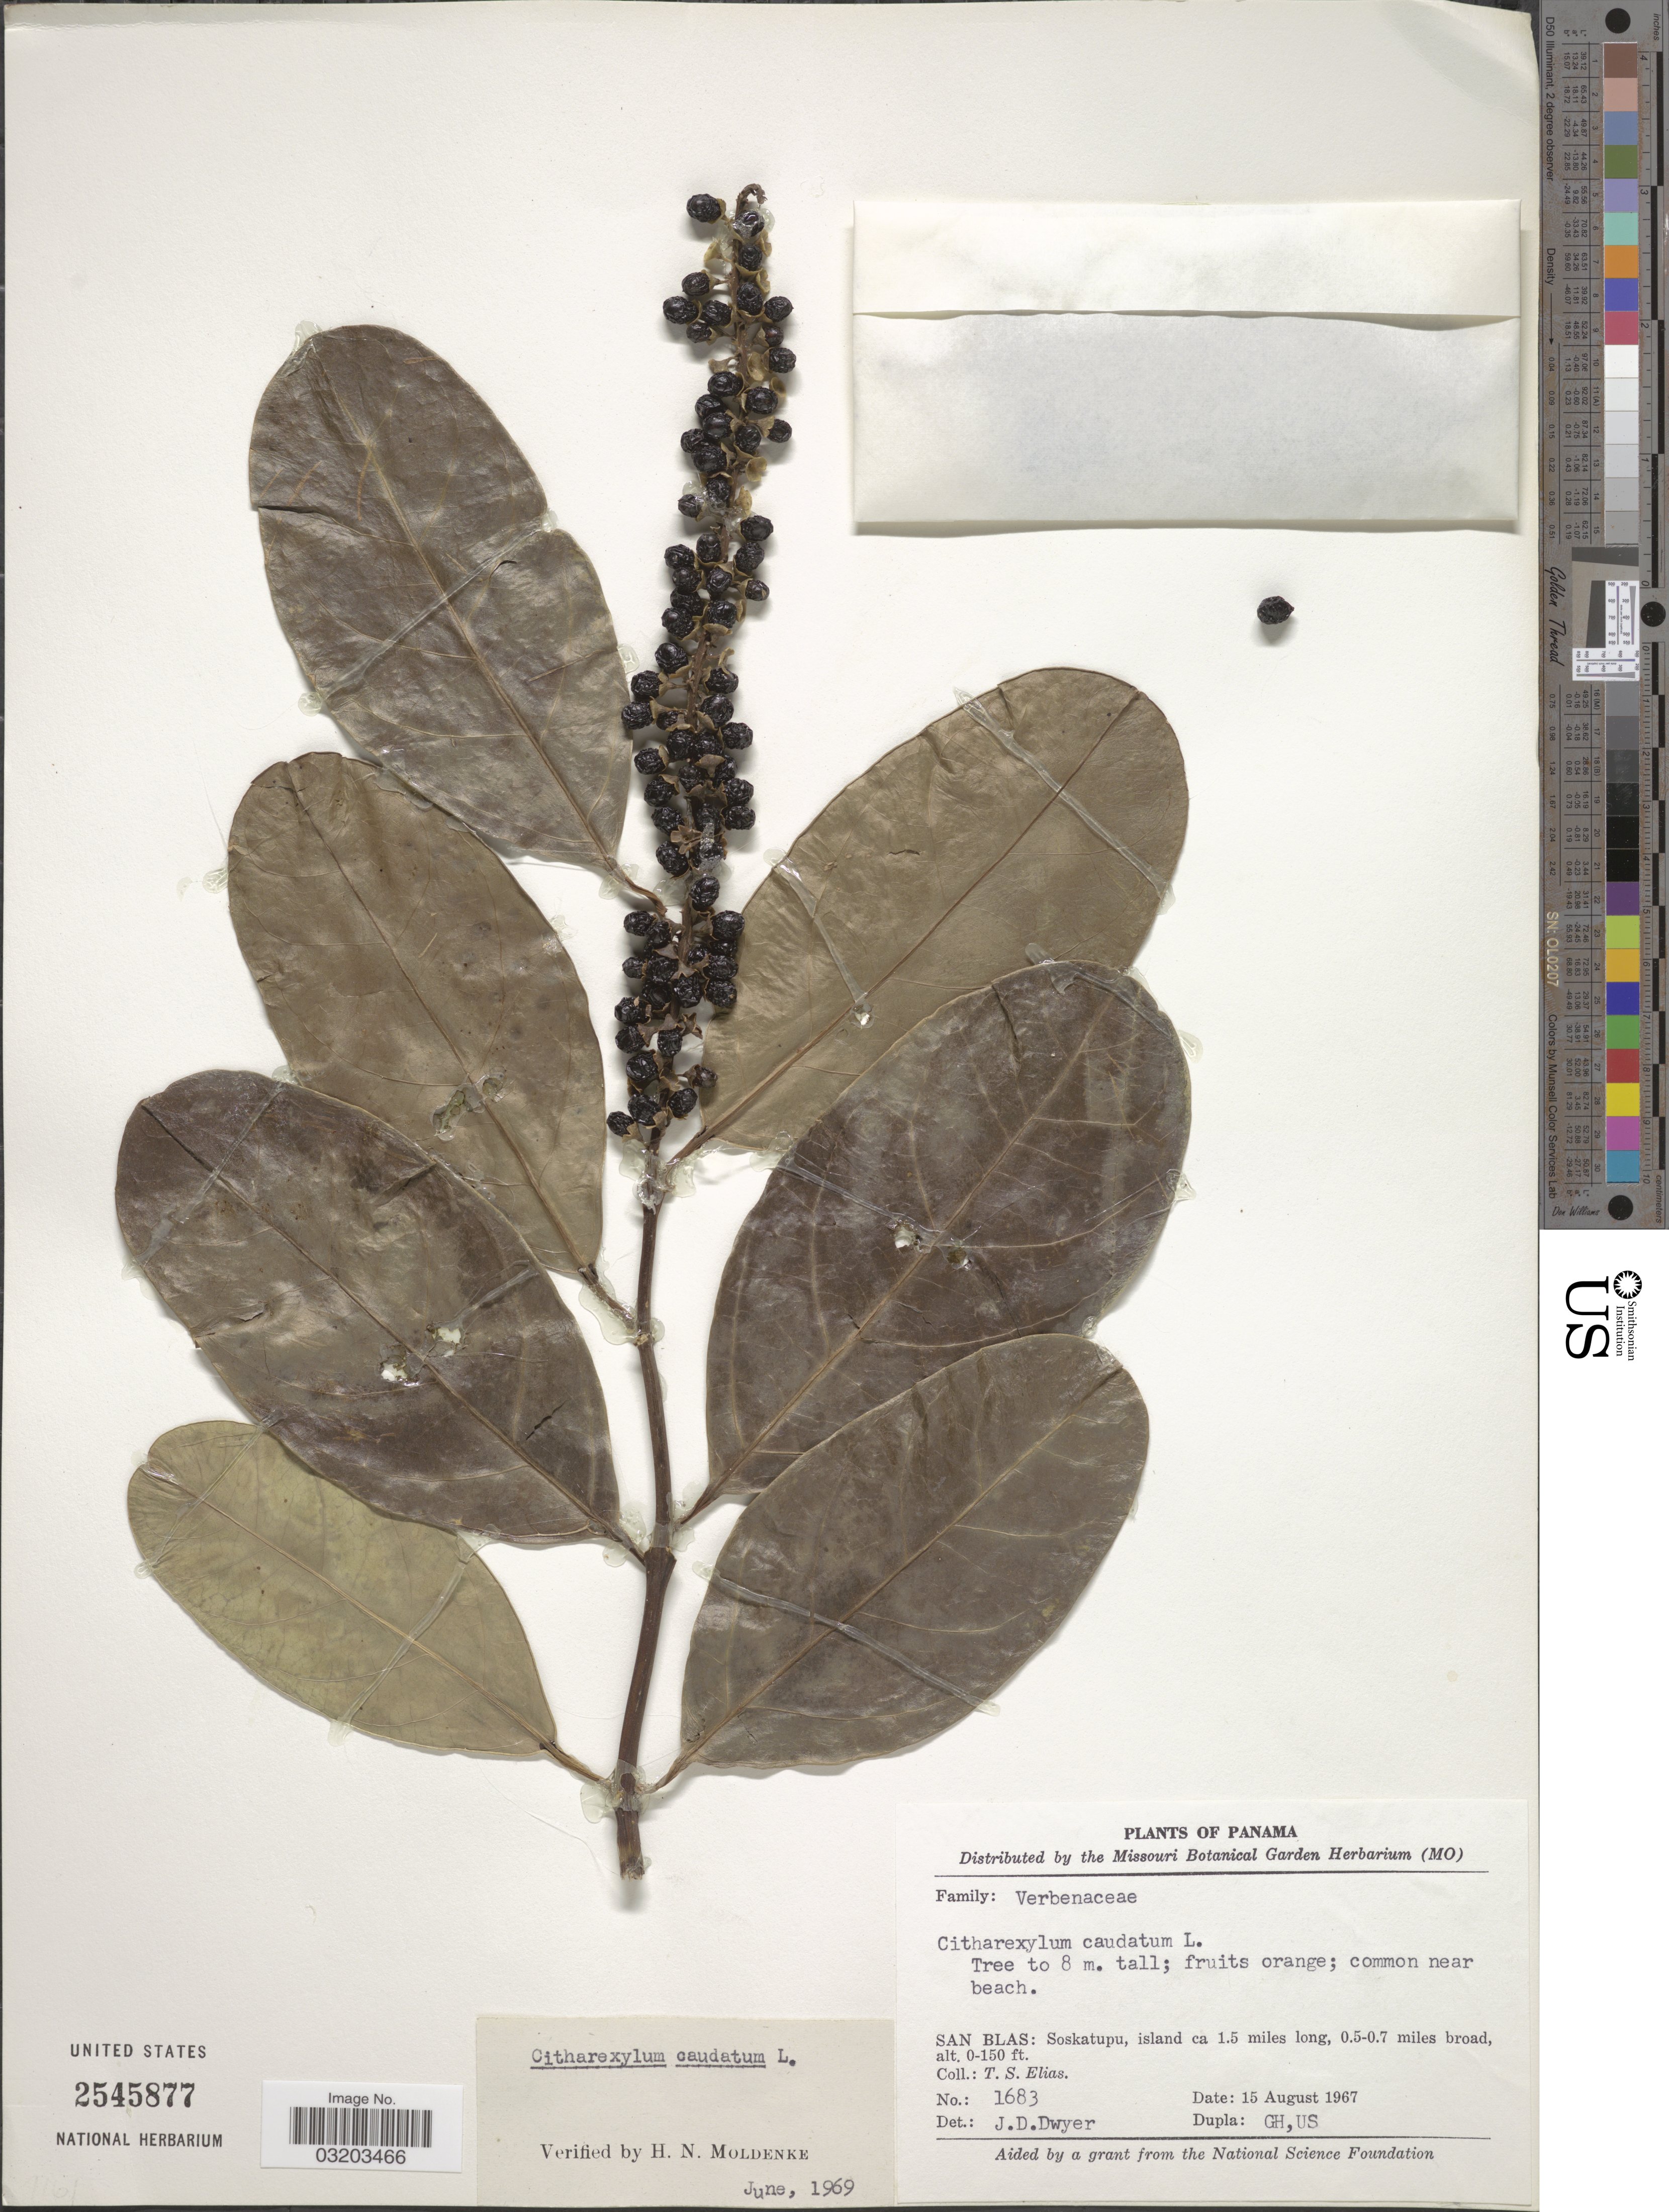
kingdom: Plantae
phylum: Tracheophyta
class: Magnoliopsida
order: Lamiales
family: Verbenaceae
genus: Citharexylum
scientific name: Citharexylum caudatum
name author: L.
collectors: J. D. Dwyer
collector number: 1683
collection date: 1967-08-15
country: Panama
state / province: Kuna Yala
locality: San Blas: Soskatupu, island ca. 1.5 miles long, 0.5-0.7 miles broad.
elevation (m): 0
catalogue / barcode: US 2545877